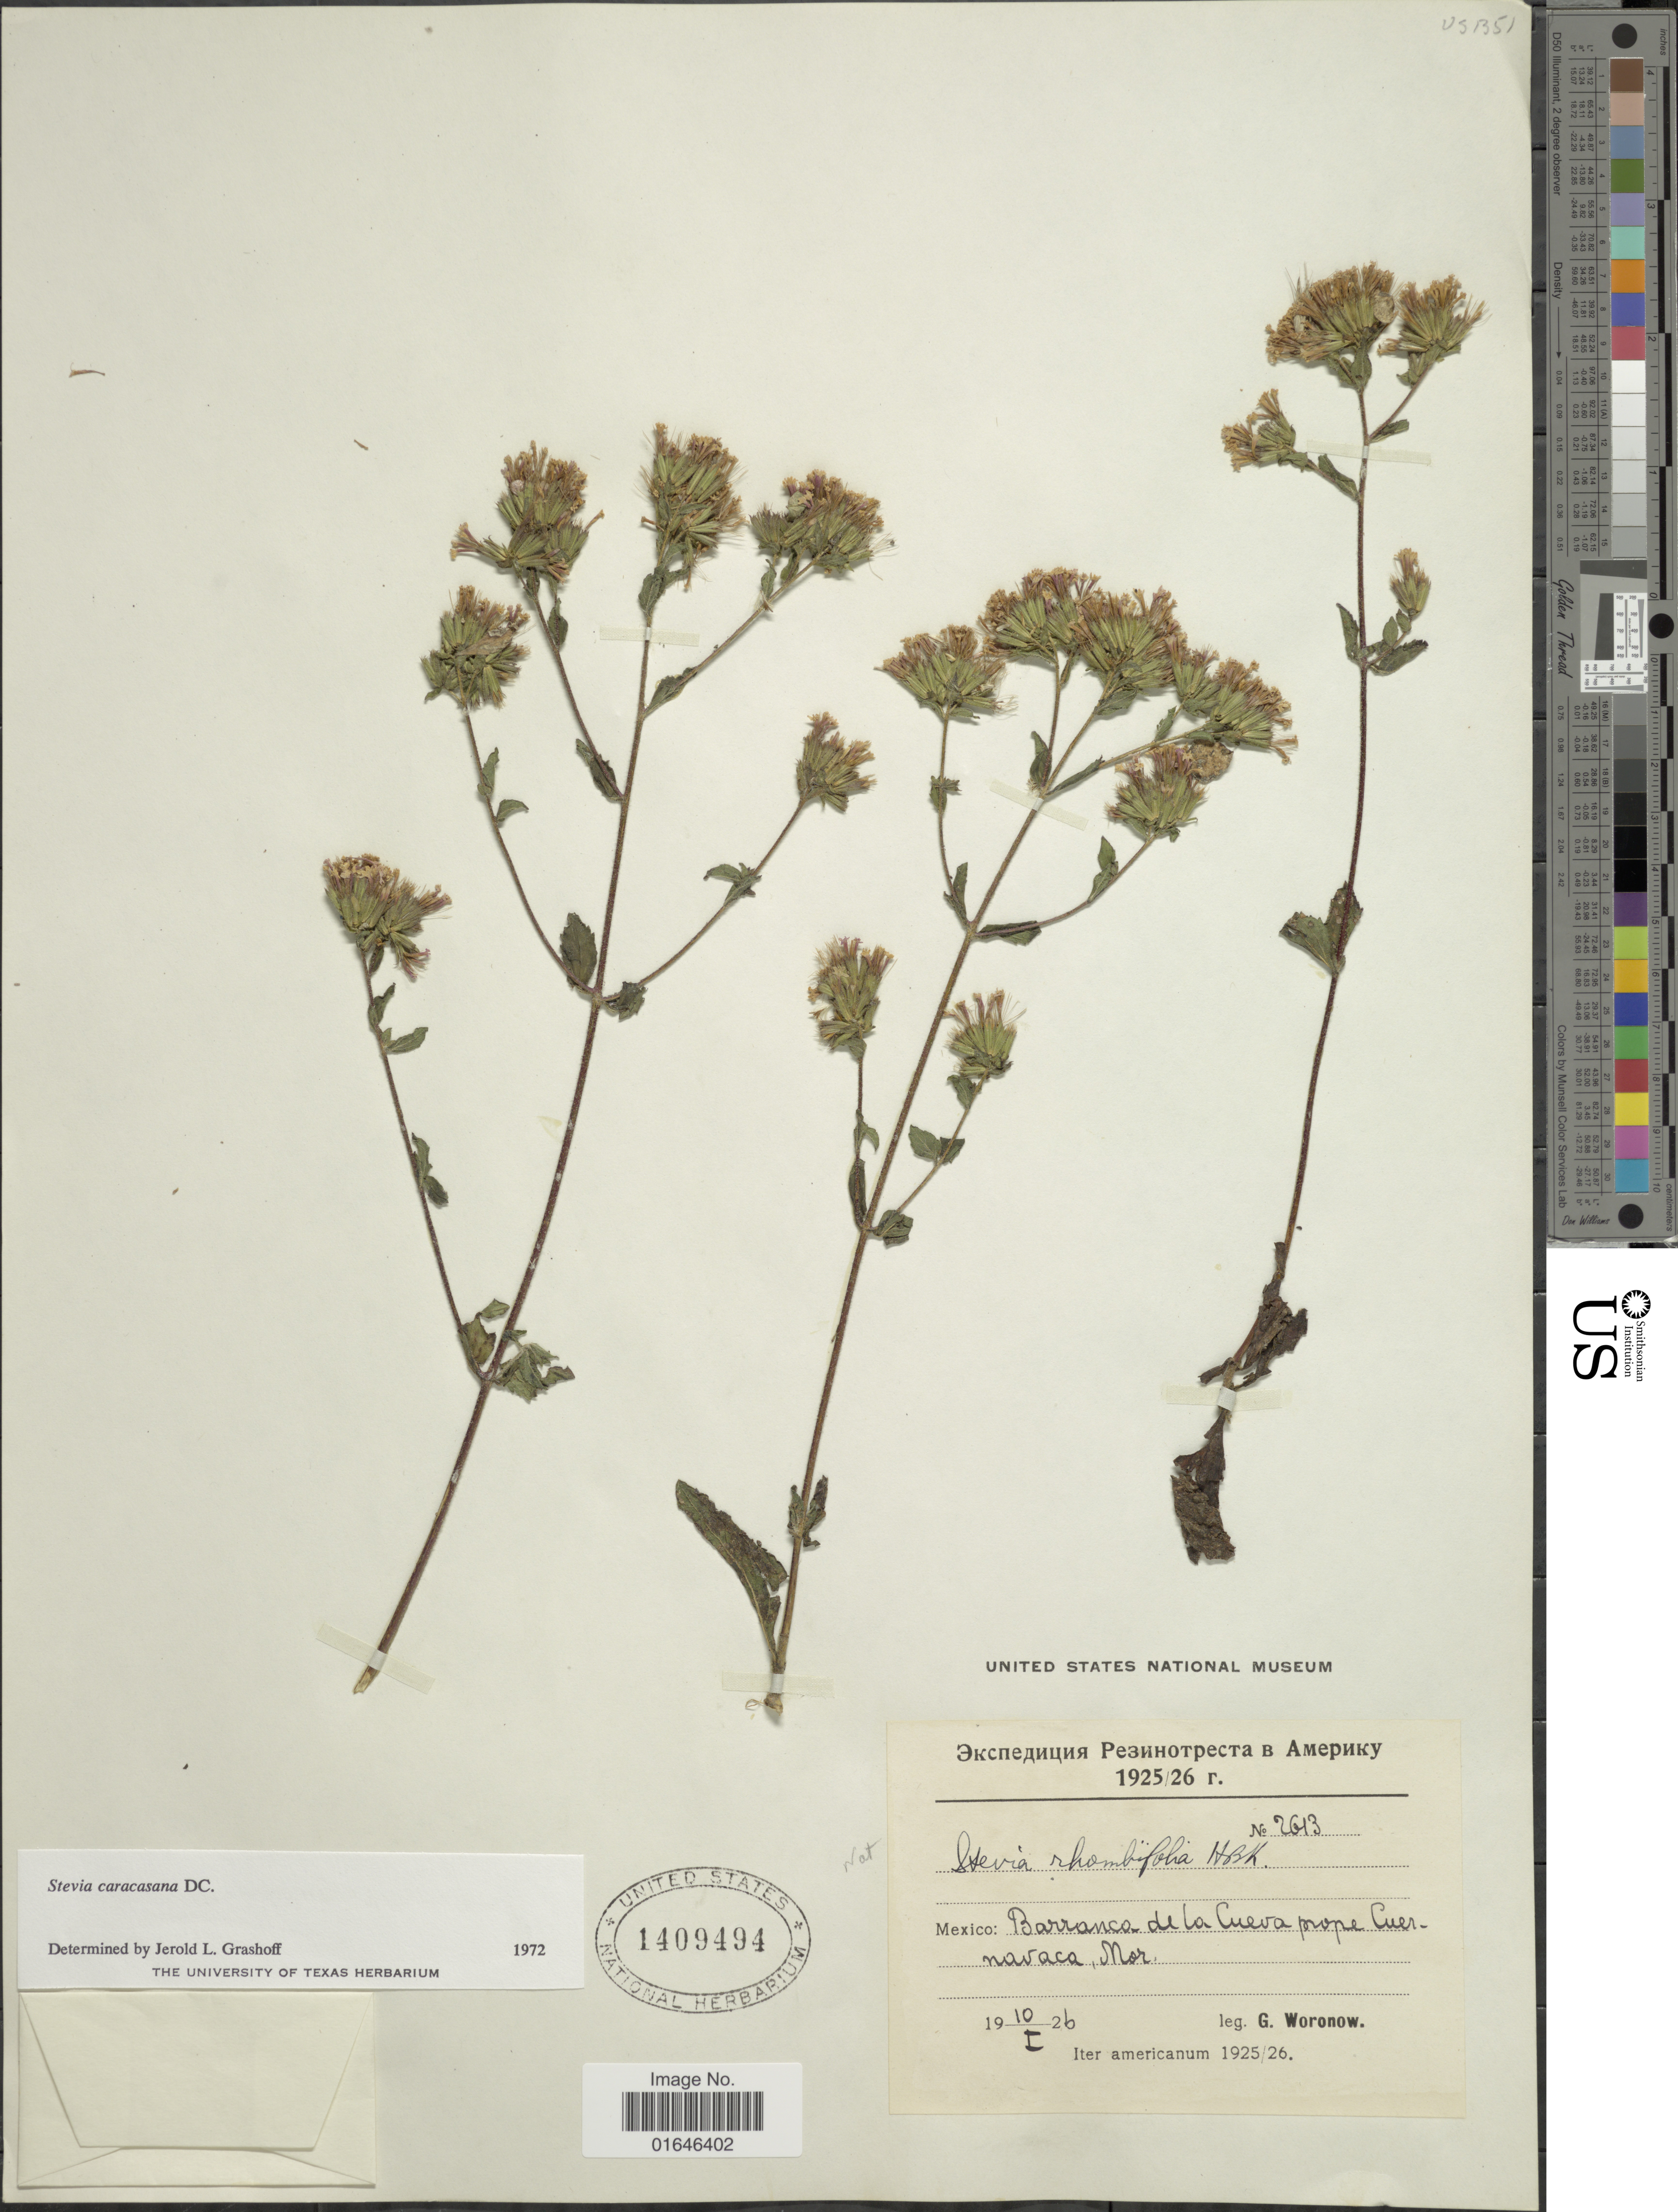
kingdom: Plantae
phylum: Tracheophyta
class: Magnoliopsida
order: Asterales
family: Asteraceae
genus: Stevia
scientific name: Stevia caracasana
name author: DC.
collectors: G. Woronow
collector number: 2613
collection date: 1926-01-10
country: Mexico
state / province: Morelos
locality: Barranca de la Cueva prope Cuernavaca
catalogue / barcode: US 1409494